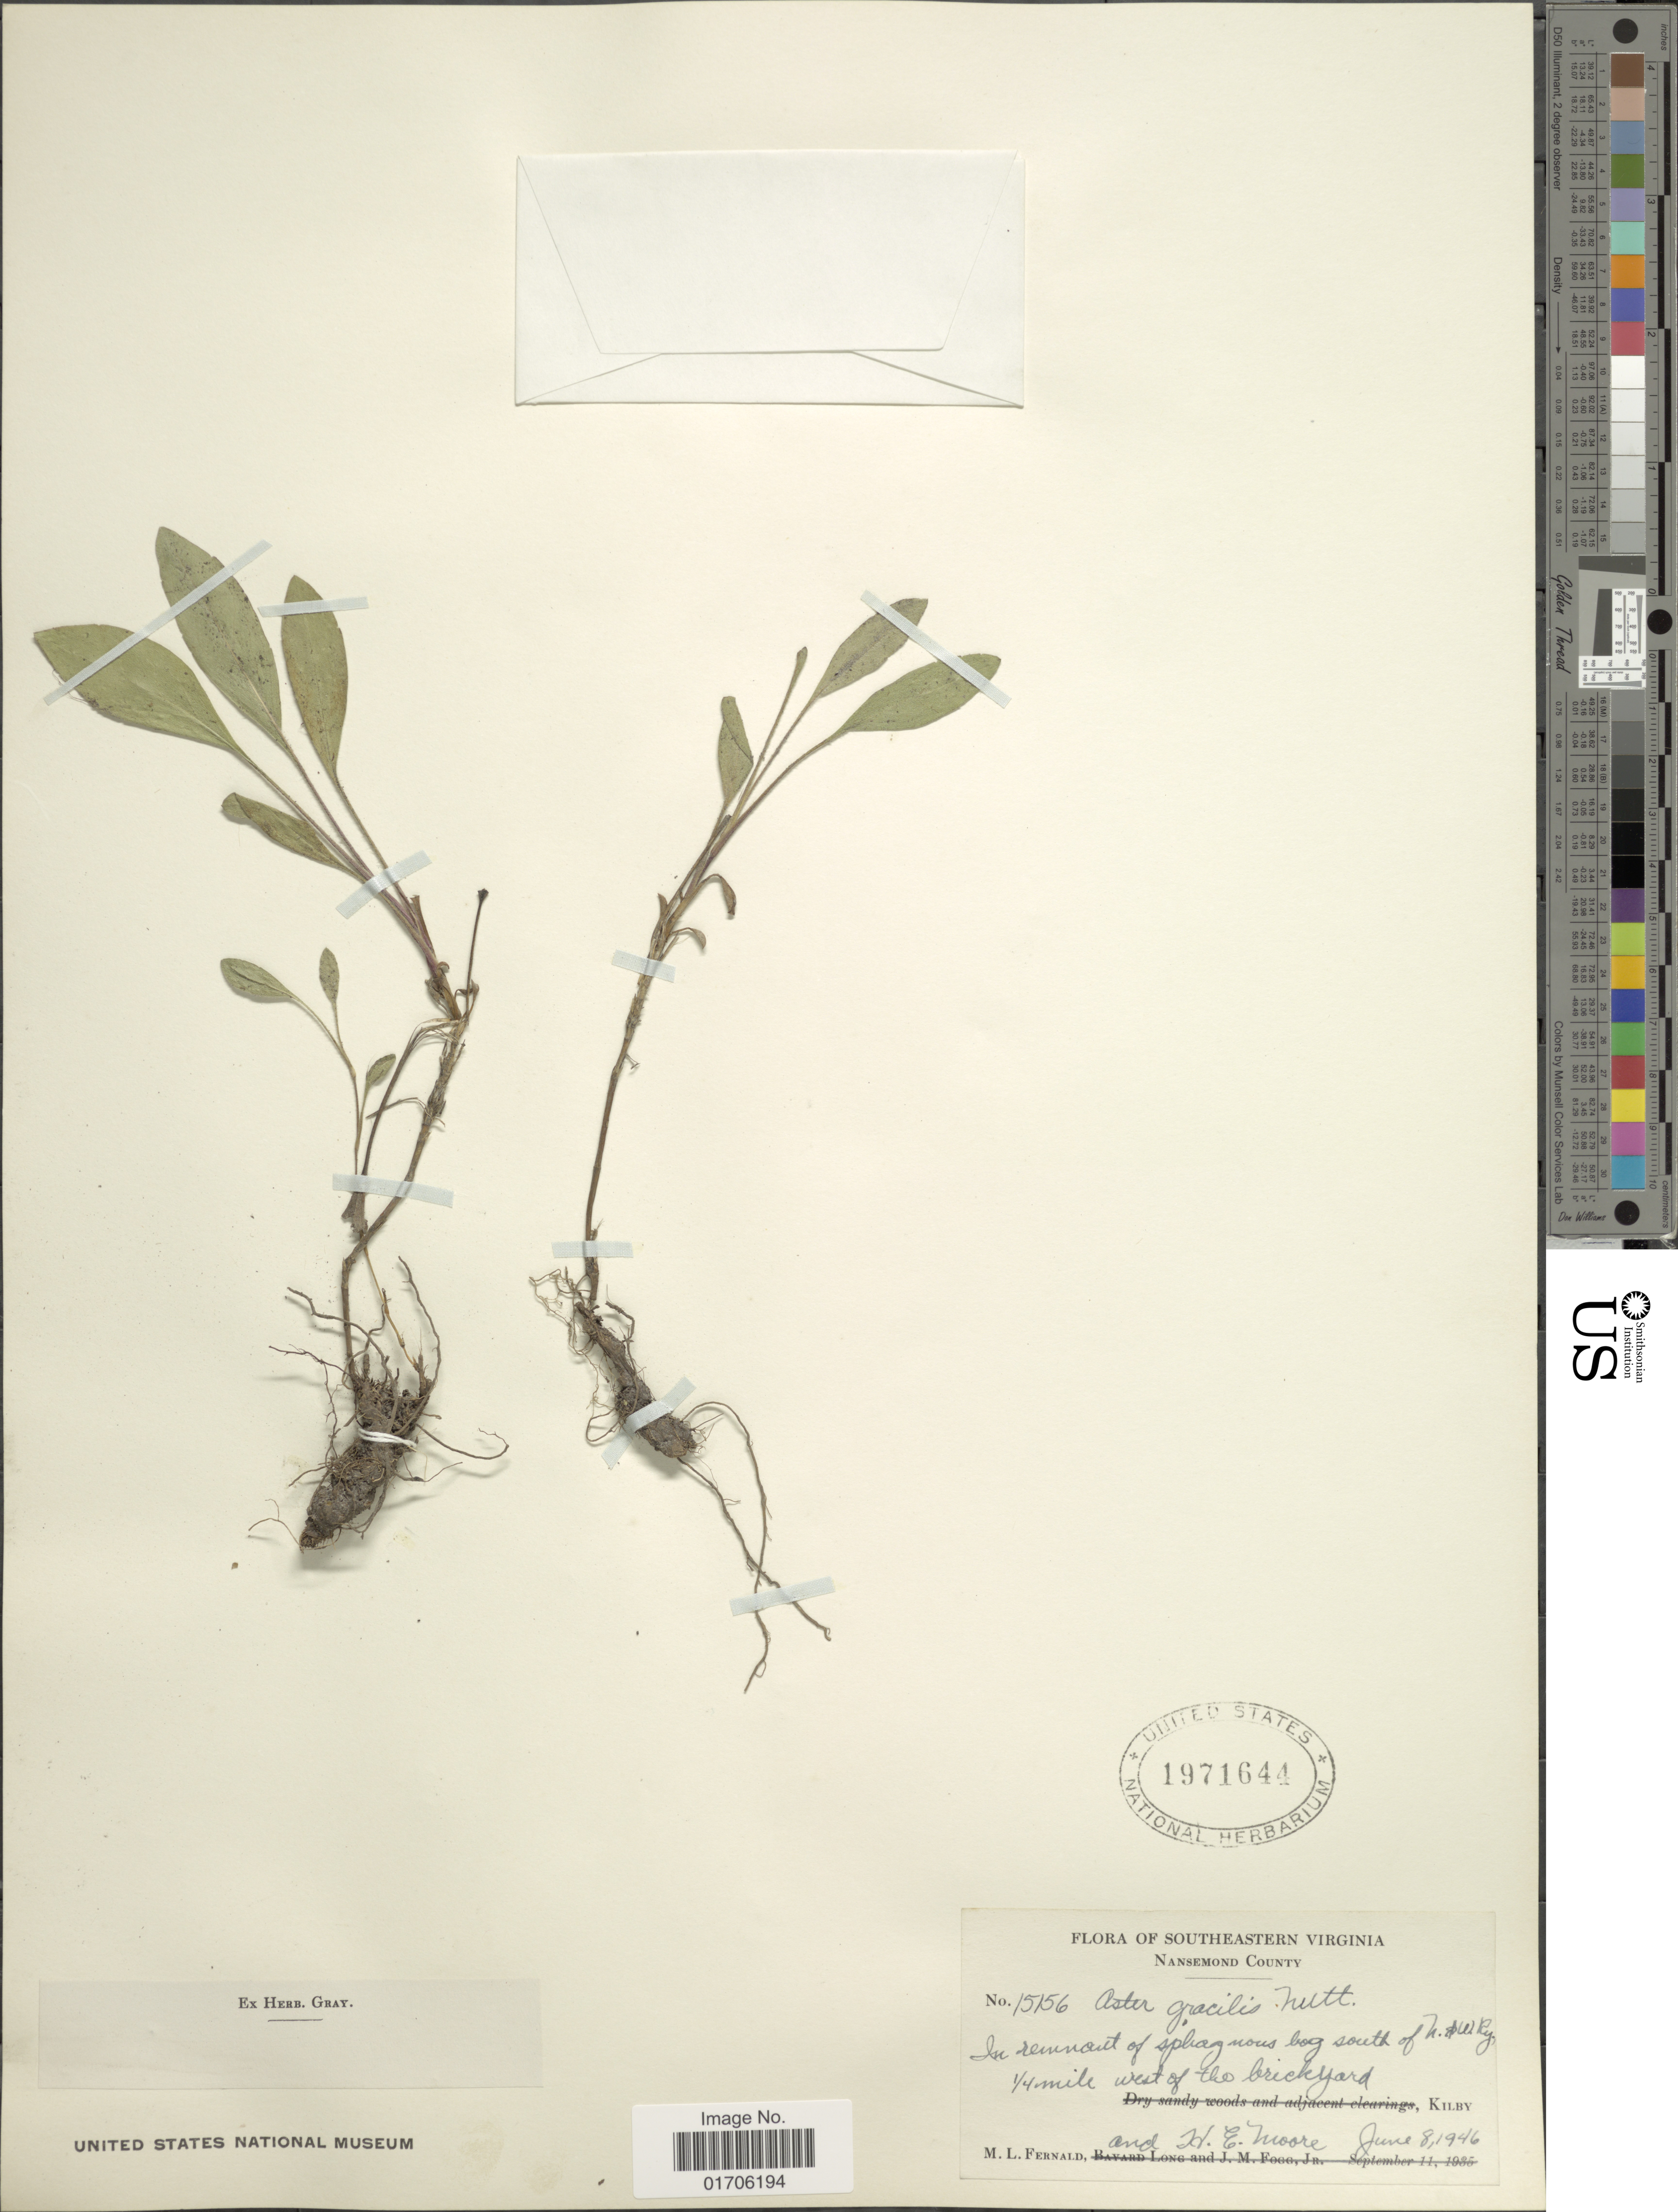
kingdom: Plantae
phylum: Tracheophyta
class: Magnoliopsida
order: Asterales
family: Asteraceae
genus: Eurybia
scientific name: Eurybia compacta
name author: G.L. Nesom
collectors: M. L. Fernald & H. Moore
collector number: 15156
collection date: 1946-06-08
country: United States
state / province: Virginia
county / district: City of Suffolk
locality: Southeastern Virginia. Nansemond County. In remnant of sphagnous bog south of N. & W. Ry., ¼ mile west of the brickyard. Kilby.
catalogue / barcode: US 1971644